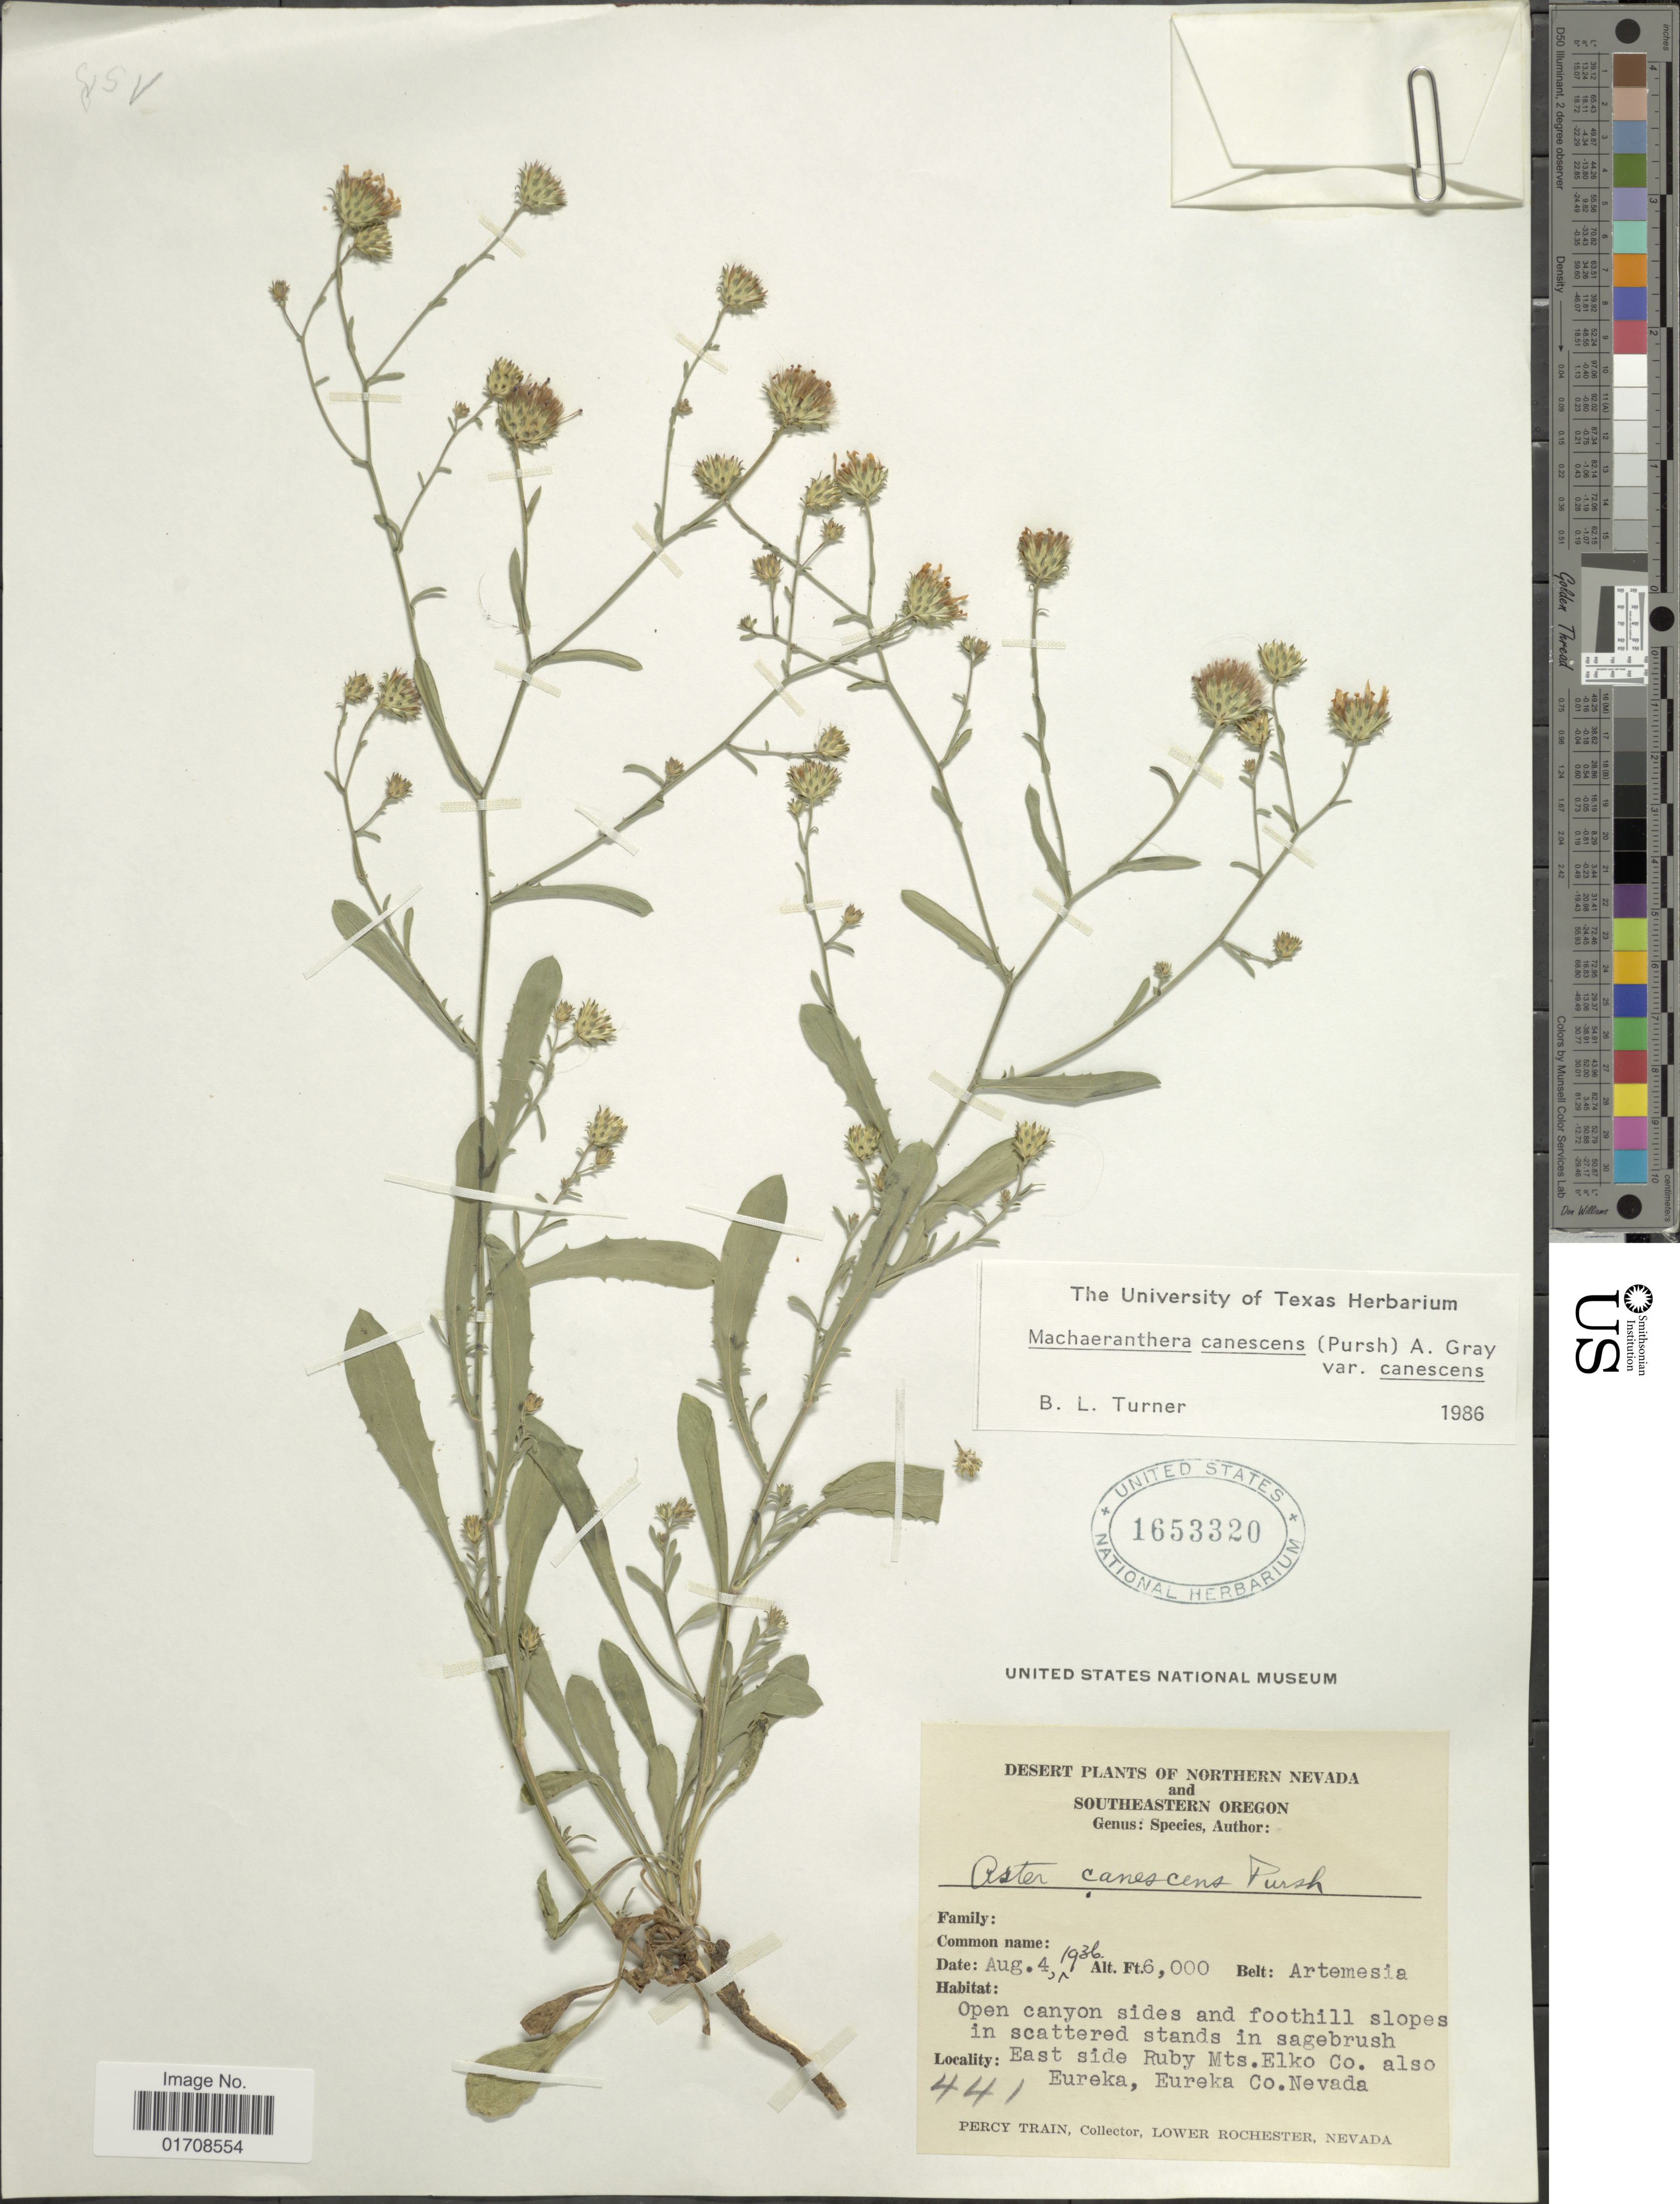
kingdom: Plantae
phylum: Tracheophyta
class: Magnoliopsida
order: Asterales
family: Asteraceae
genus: Machaeranthera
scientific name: Machaeranthera canescens var. canescens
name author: (Pursh) A. Gray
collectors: P. Train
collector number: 441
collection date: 1936-08-04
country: United States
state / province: Nevada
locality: East side Ruby Mts., Elko Co. also Eureka, Eureka Co.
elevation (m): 1829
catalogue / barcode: US 1653320